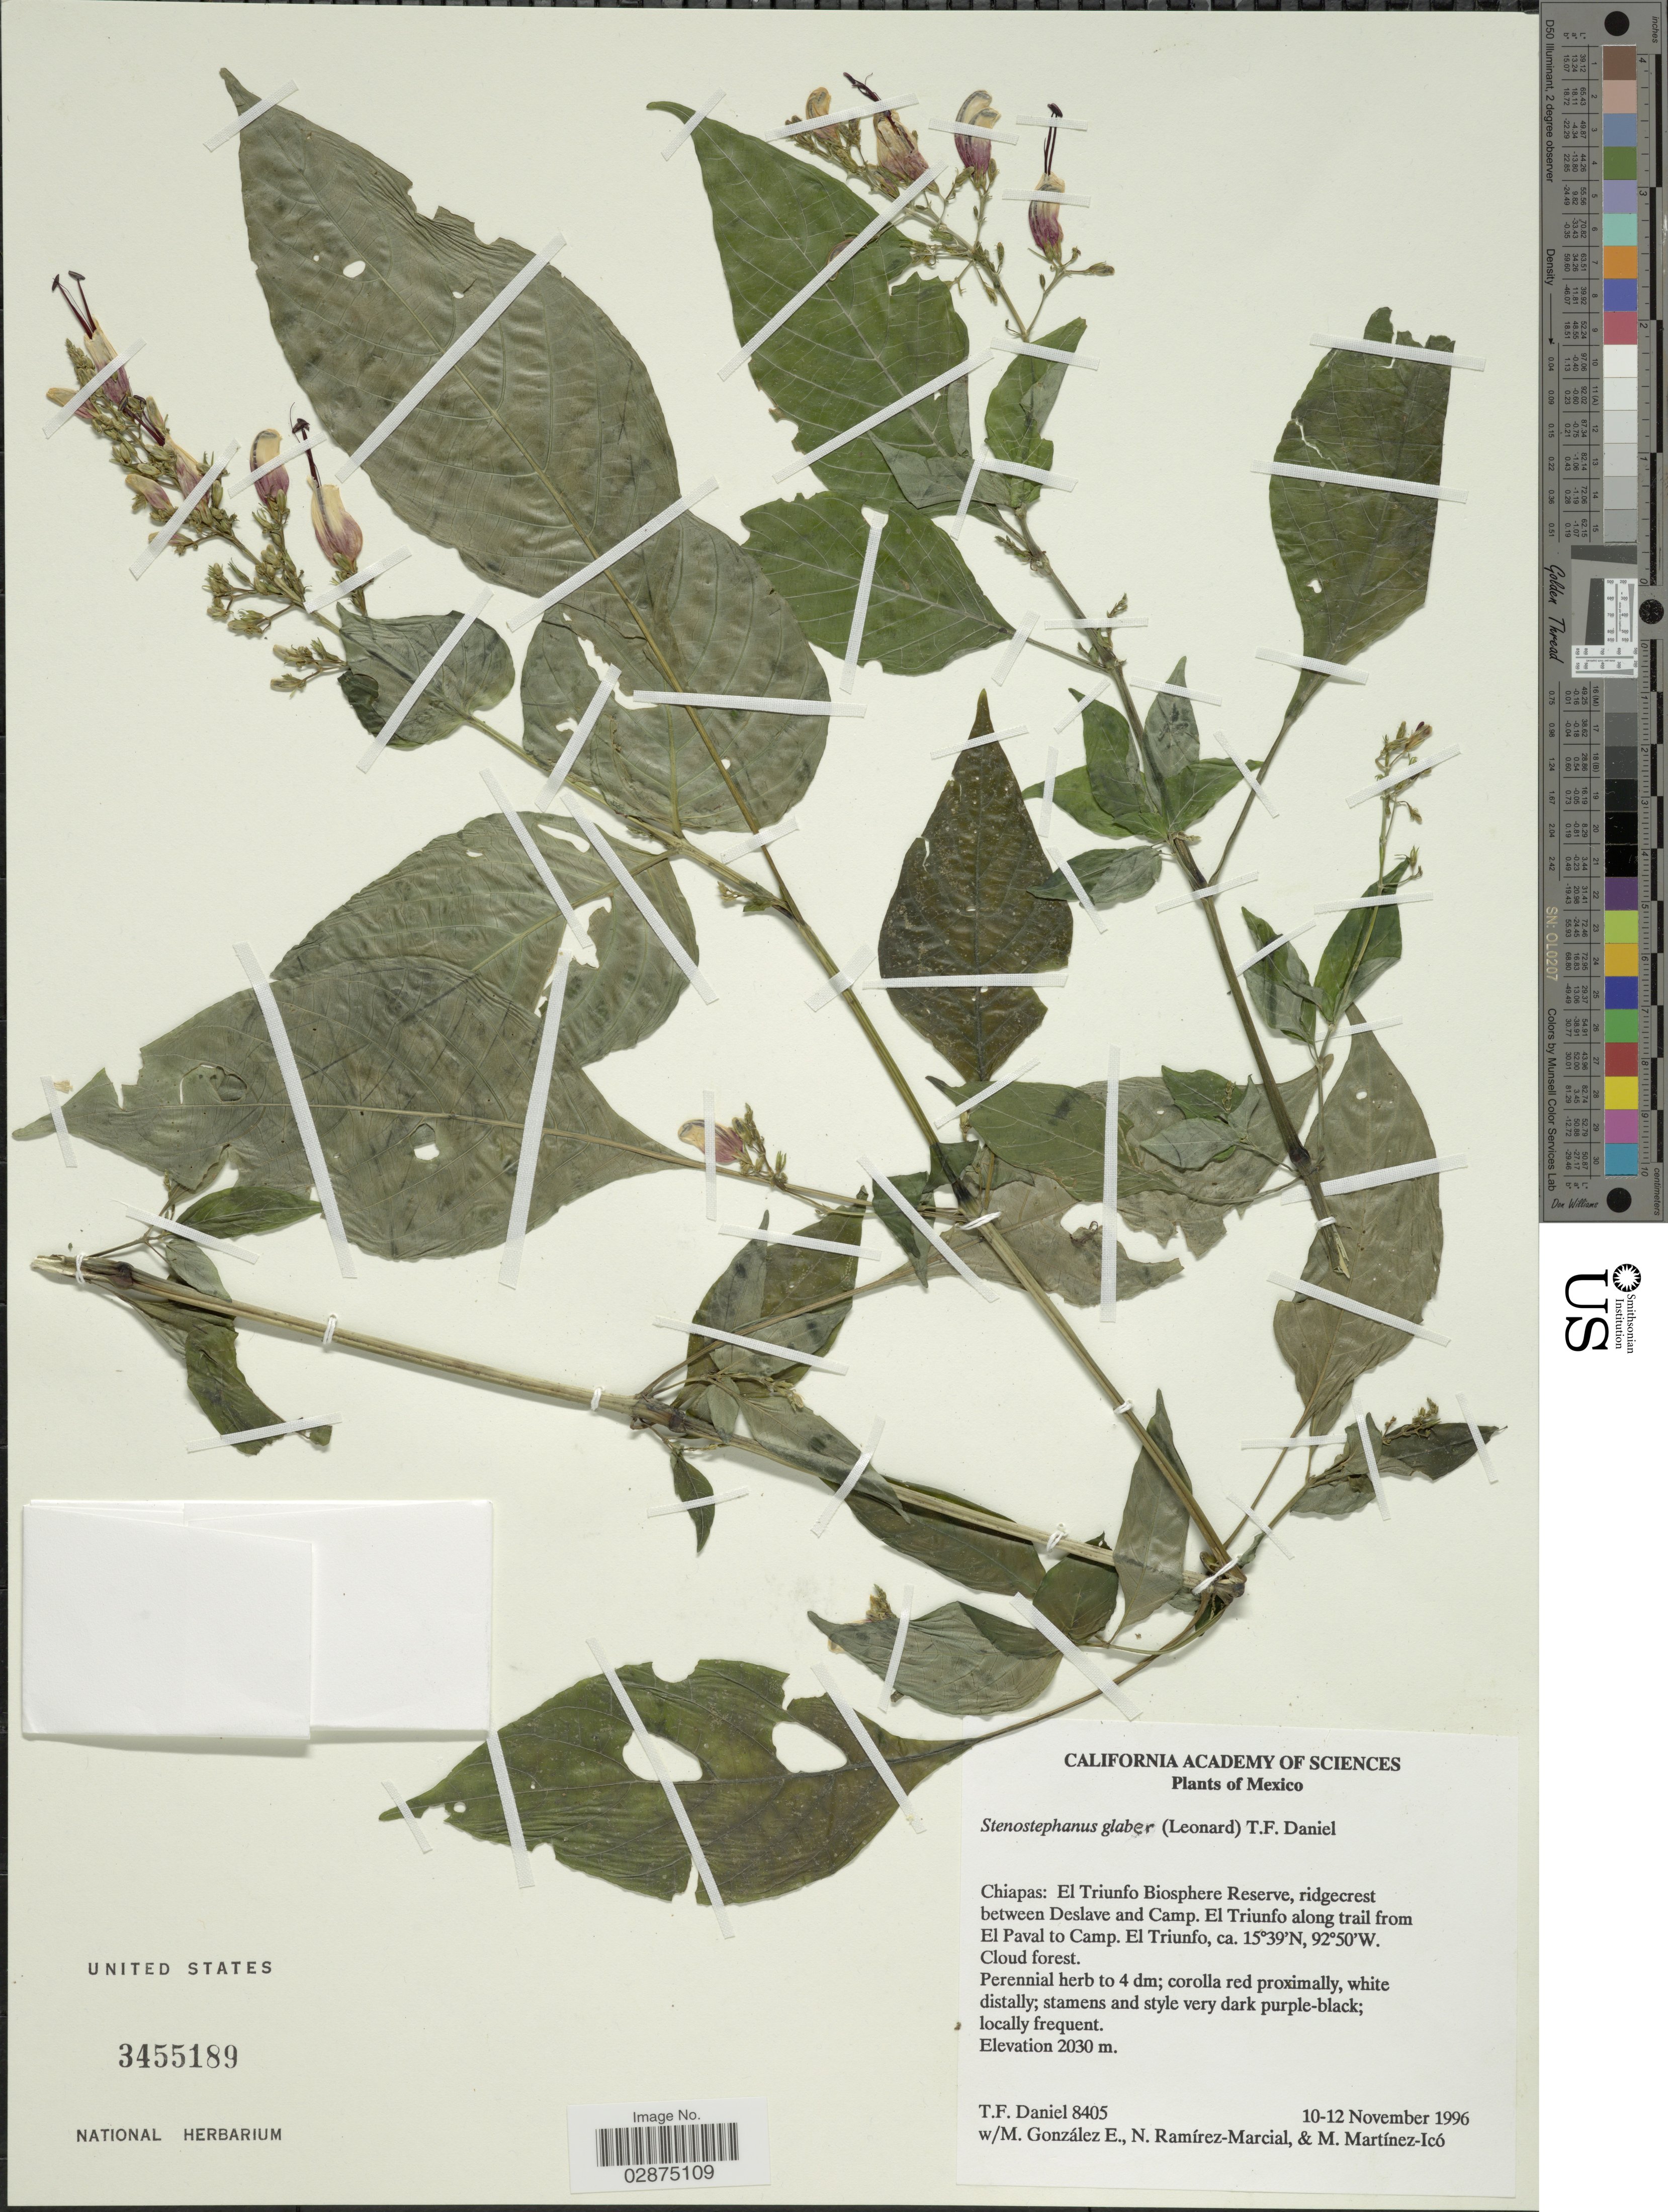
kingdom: Plantae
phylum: Tracheophyta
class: Magnoliopsida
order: Lamiales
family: Acanthaceae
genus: Stenostephanus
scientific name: Stenostephanus glaber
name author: (Leonard) T.F. Daniel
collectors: T. F. Daniel, M. González, N. Ramírez & M. Martinez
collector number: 8405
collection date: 1996-11-10/1996-11-12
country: Mexico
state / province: Chiapas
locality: El Triunfo Biosphere Reserve, ridgecrest between Deslave and Camp. El Triunfo along trail from El Paval to Camp. El Triunfo.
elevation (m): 2030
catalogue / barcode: US 3455189